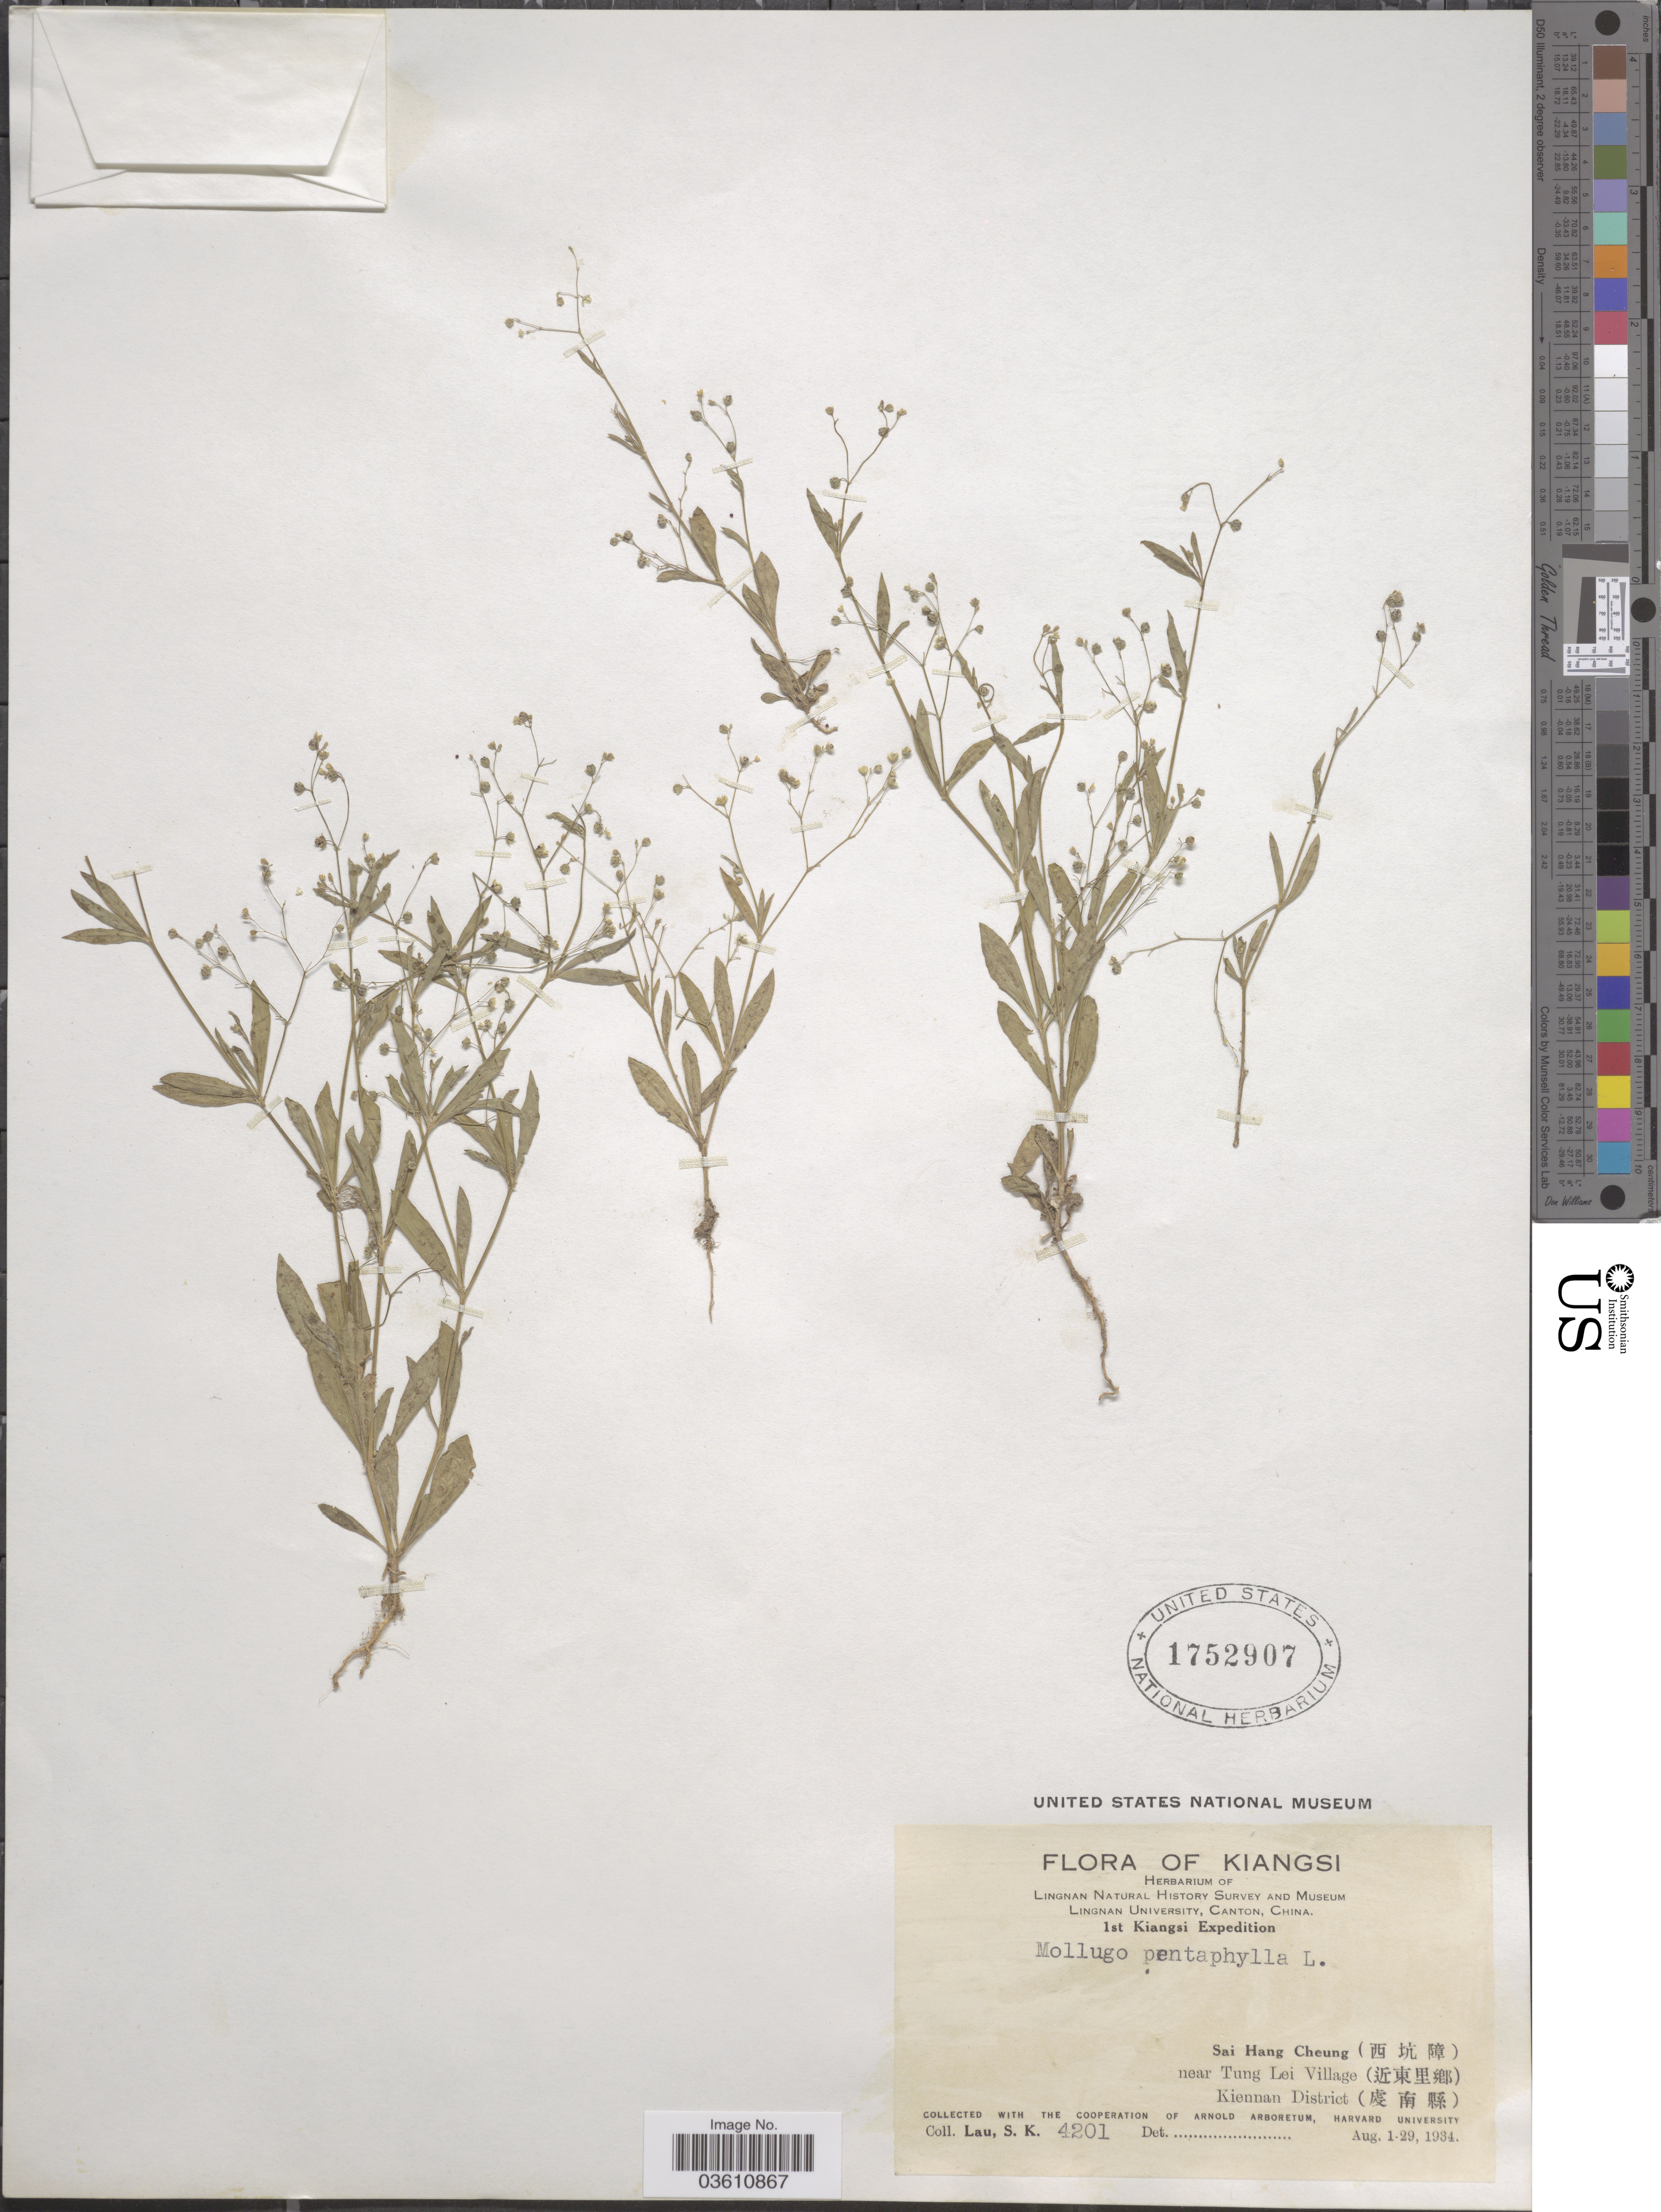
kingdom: Plantae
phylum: Tracheophyta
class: Magnoliopsida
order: Caryophyllales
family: Molluginaceae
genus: Trigastrotheca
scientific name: Trigastrotheca pentaphylla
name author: (L.) Thulin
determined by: Strong, Mark T., (BOT), Smithsonian Institution - National Museum of Natural History (UNITED STATES)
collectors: S. K. Lau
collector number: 4201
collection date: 1934-08-01/1934-08-29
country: China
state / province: Jiangxi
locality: Kiangsi. Sai Heung Cheung (X) near Tung Lei Village (X) Kiennan District (X).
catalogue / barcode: US 1752907